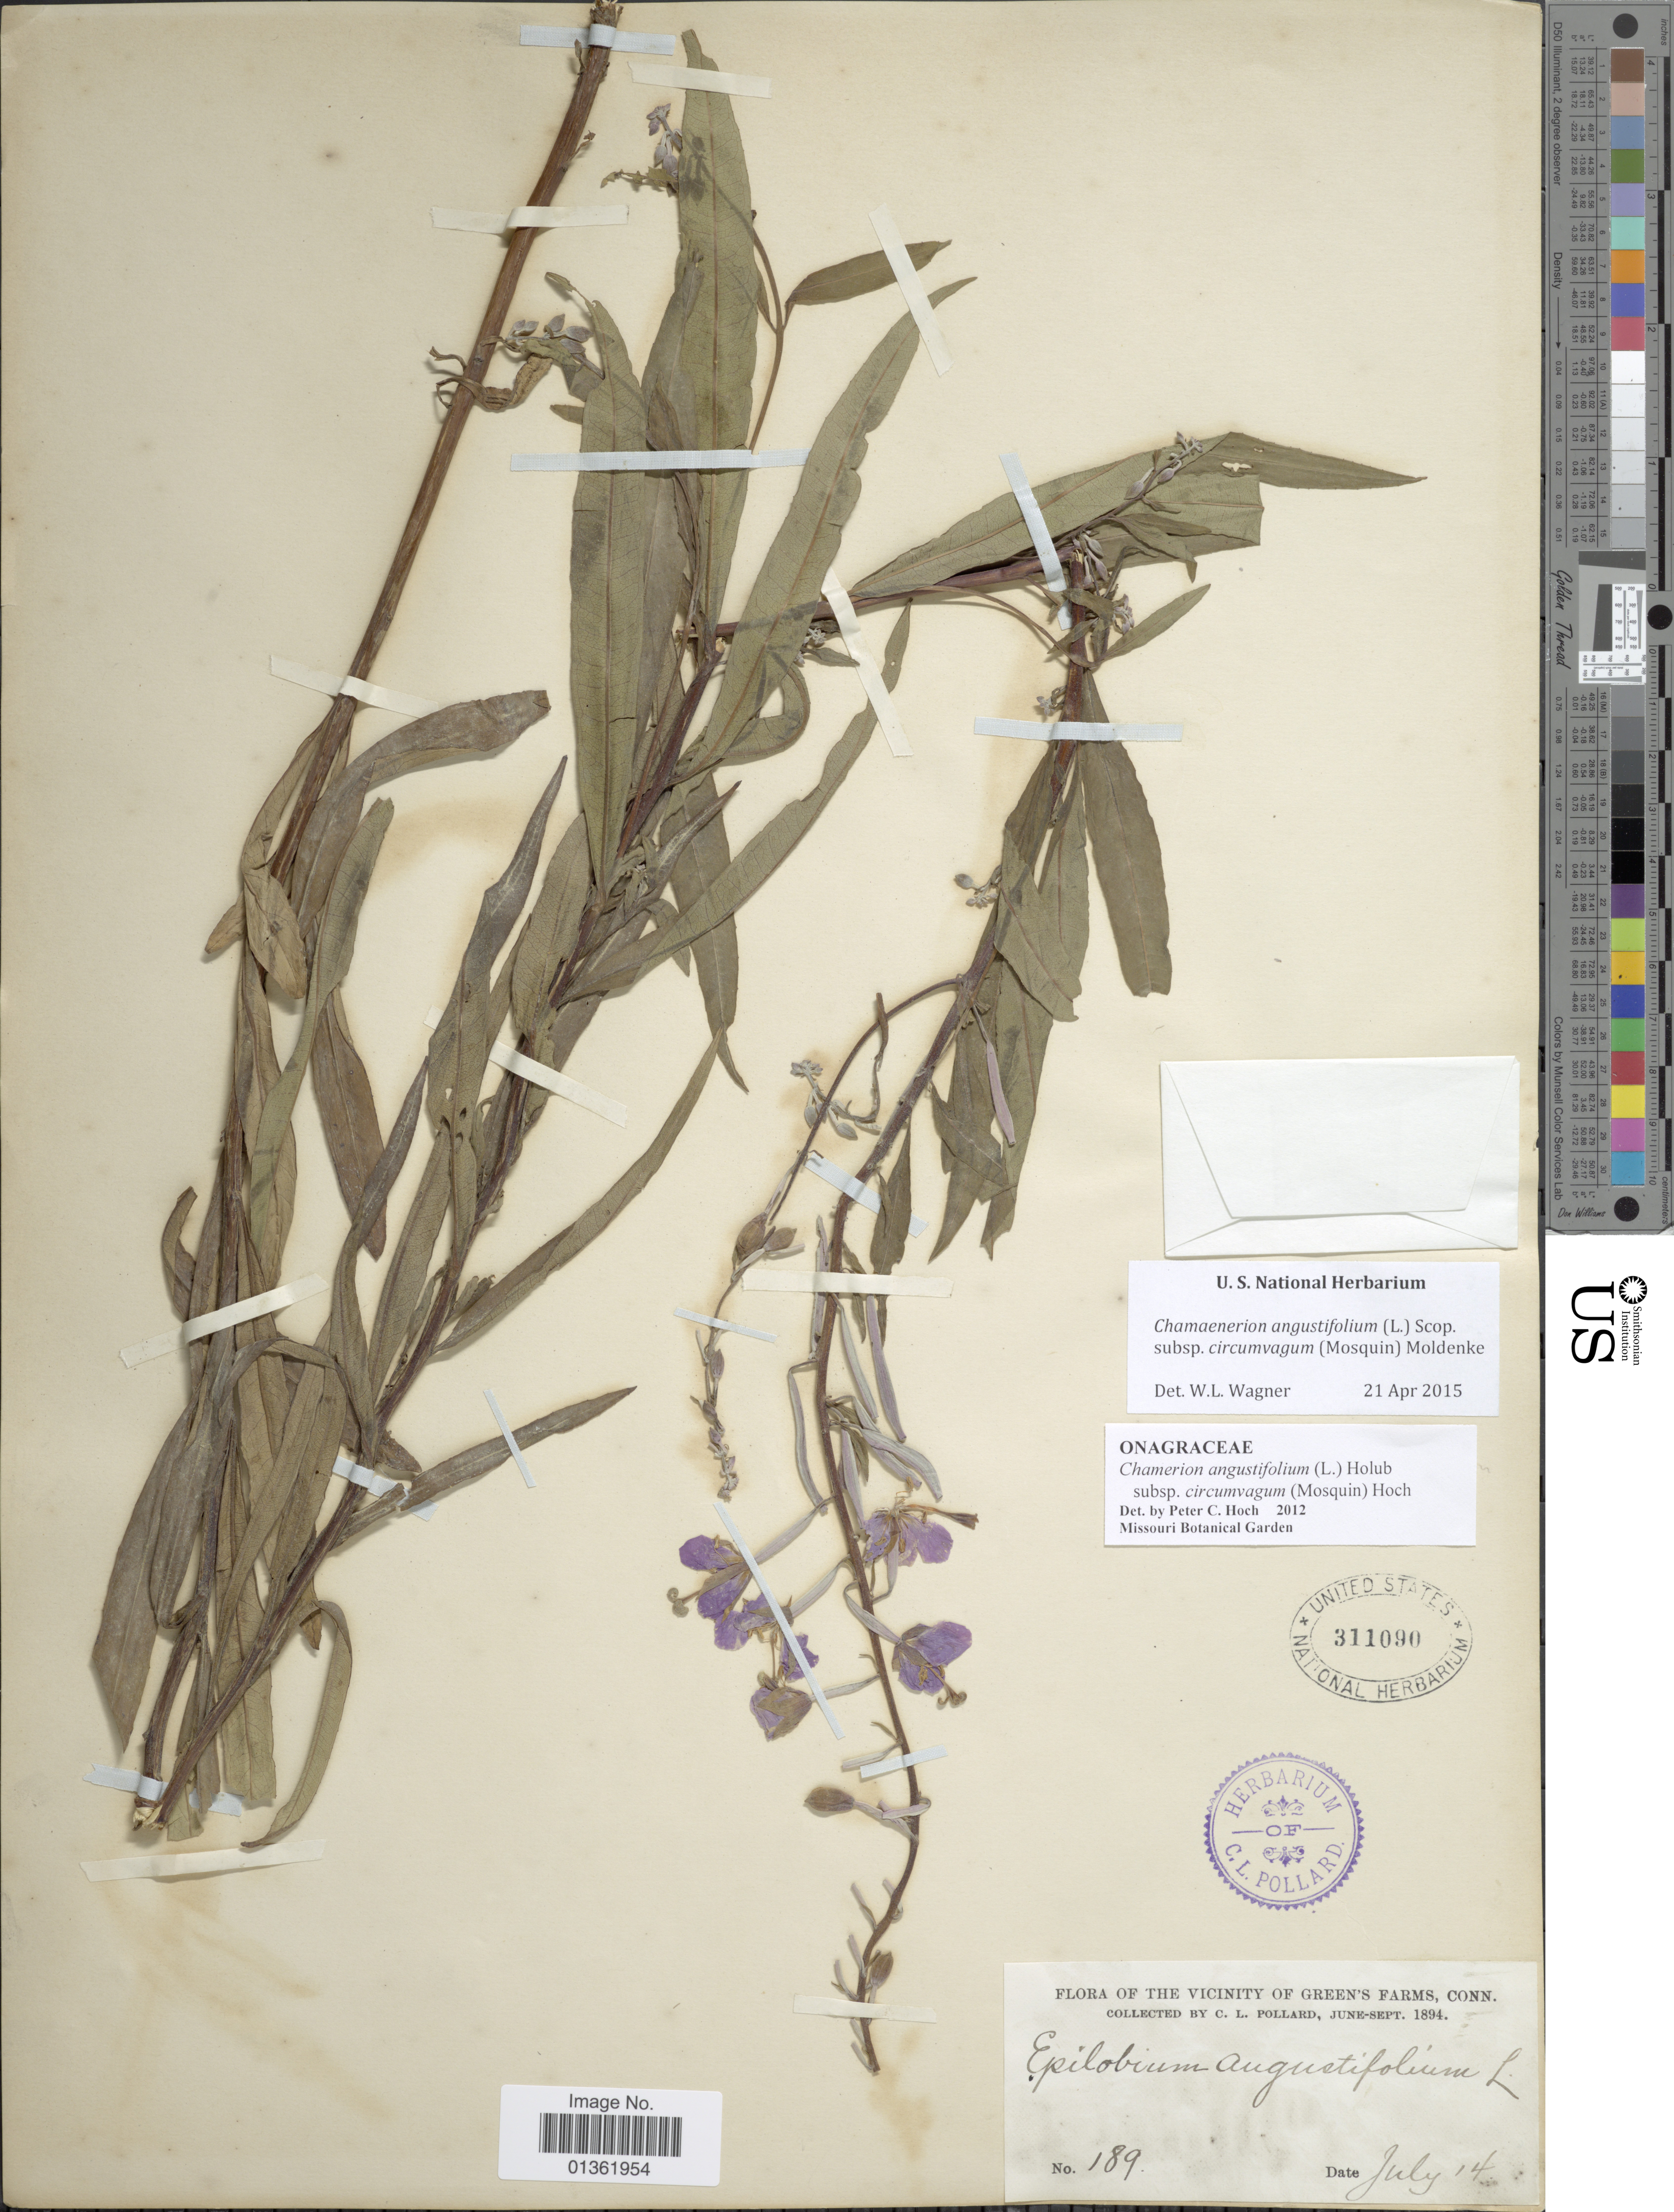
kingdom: Plantae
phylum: Tracheophyta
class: Magnoliopsida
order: Myrtales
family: Onagraceae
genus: Chamaenerion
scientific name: Chamaenerion angustifolium subsp. circumvagum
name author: (Mosquin) Moldenke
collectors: C. L. Pollard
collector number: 189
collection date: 1894-07-14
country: United States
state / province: Connecticut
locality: Vicinity of Green's Farms, Conn.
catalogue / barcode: US 311090